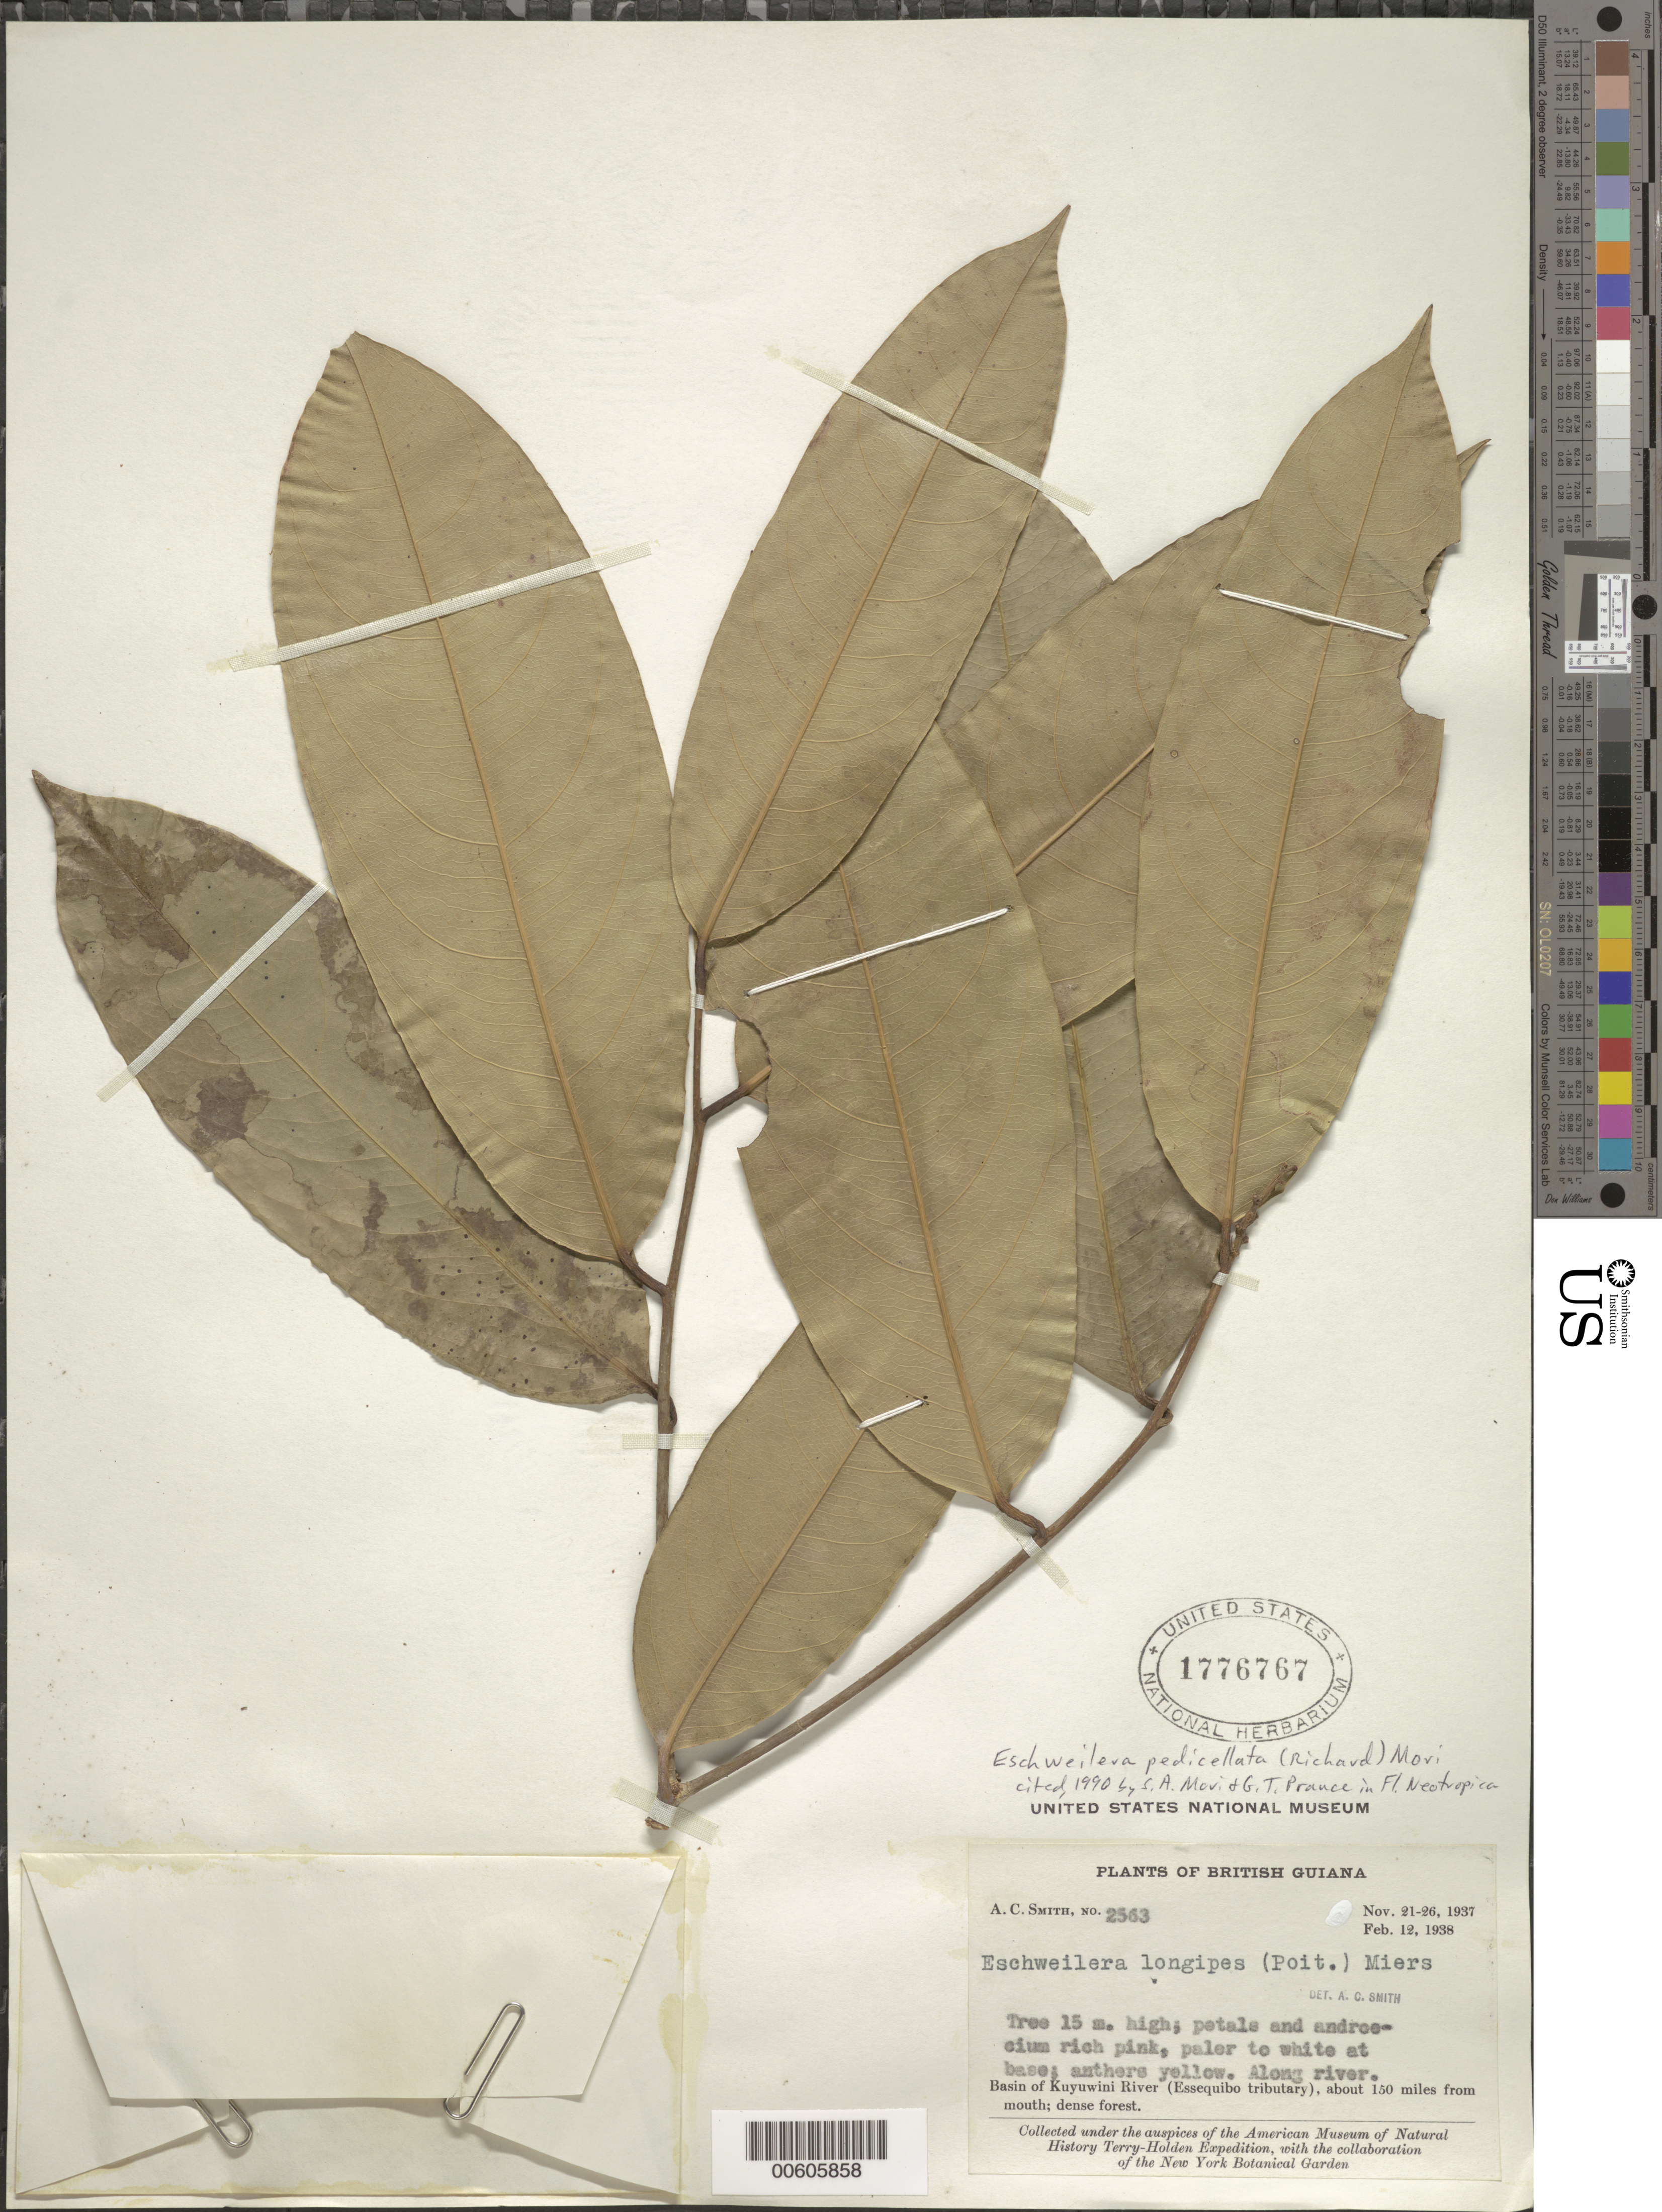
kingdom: Plantae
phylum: Tracheophyta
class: Magnoliopsida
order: Ericales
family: Lecythidaceae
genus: Eschweilera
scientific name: Eschweilera pedicellata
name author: (Rich.) S.A. Mori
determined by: Mori, Scott A.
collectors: A. C. Smith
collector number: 2563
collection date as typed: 21-Nov-37 to 26-Nov-37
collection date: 1937-11-21/1937-11-26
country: Guyana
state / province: U. Takutu-U. Essequibo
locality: Kuyuwini River Basin (Essequibo River tributary), about 150 mi. from mouth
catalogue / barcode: US 1776767